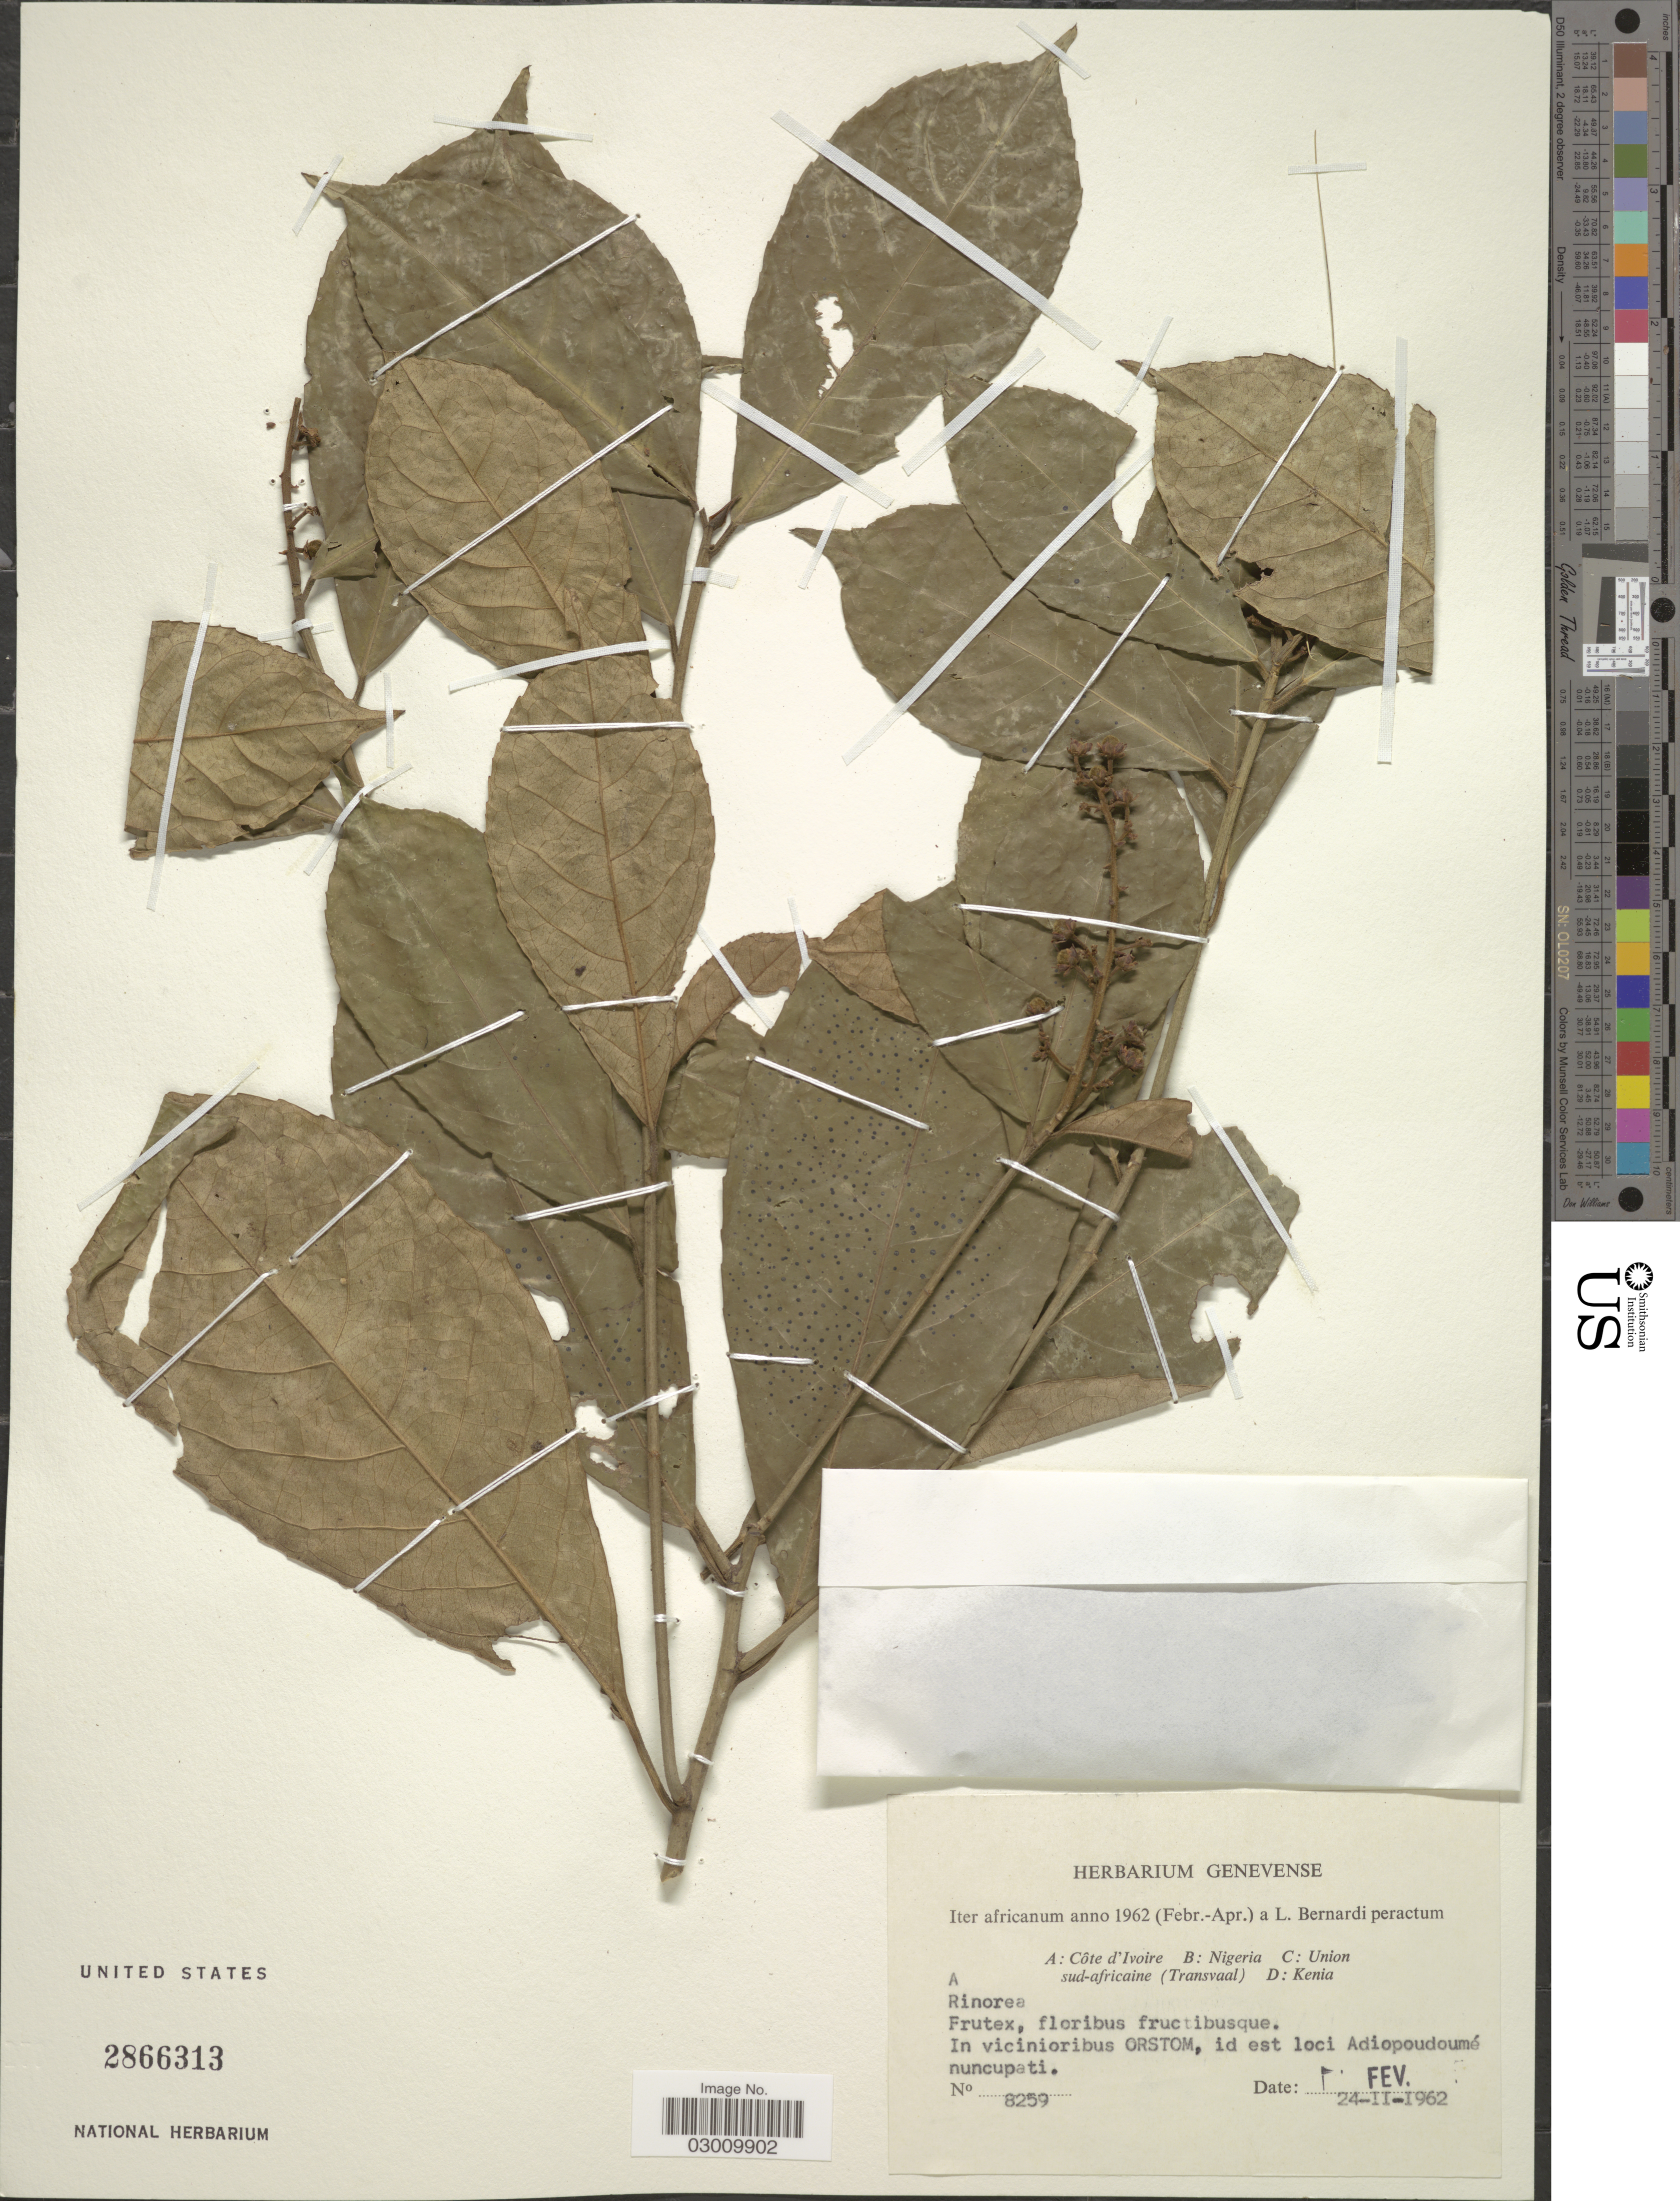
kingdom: Plantae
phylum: Tracheophyta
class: Magnoliopsida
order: Malpighiales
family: Violaceae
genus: Rinorea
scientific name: Rinorea sp.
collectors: L. Bernardi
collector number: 8259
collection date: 1962-02-24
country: Ivory Coast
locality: Côte d'Ivoire. In vicinioribus ORSTOM, id est loci Adiopoudoumé nuncupati.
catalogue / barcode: US 2866313